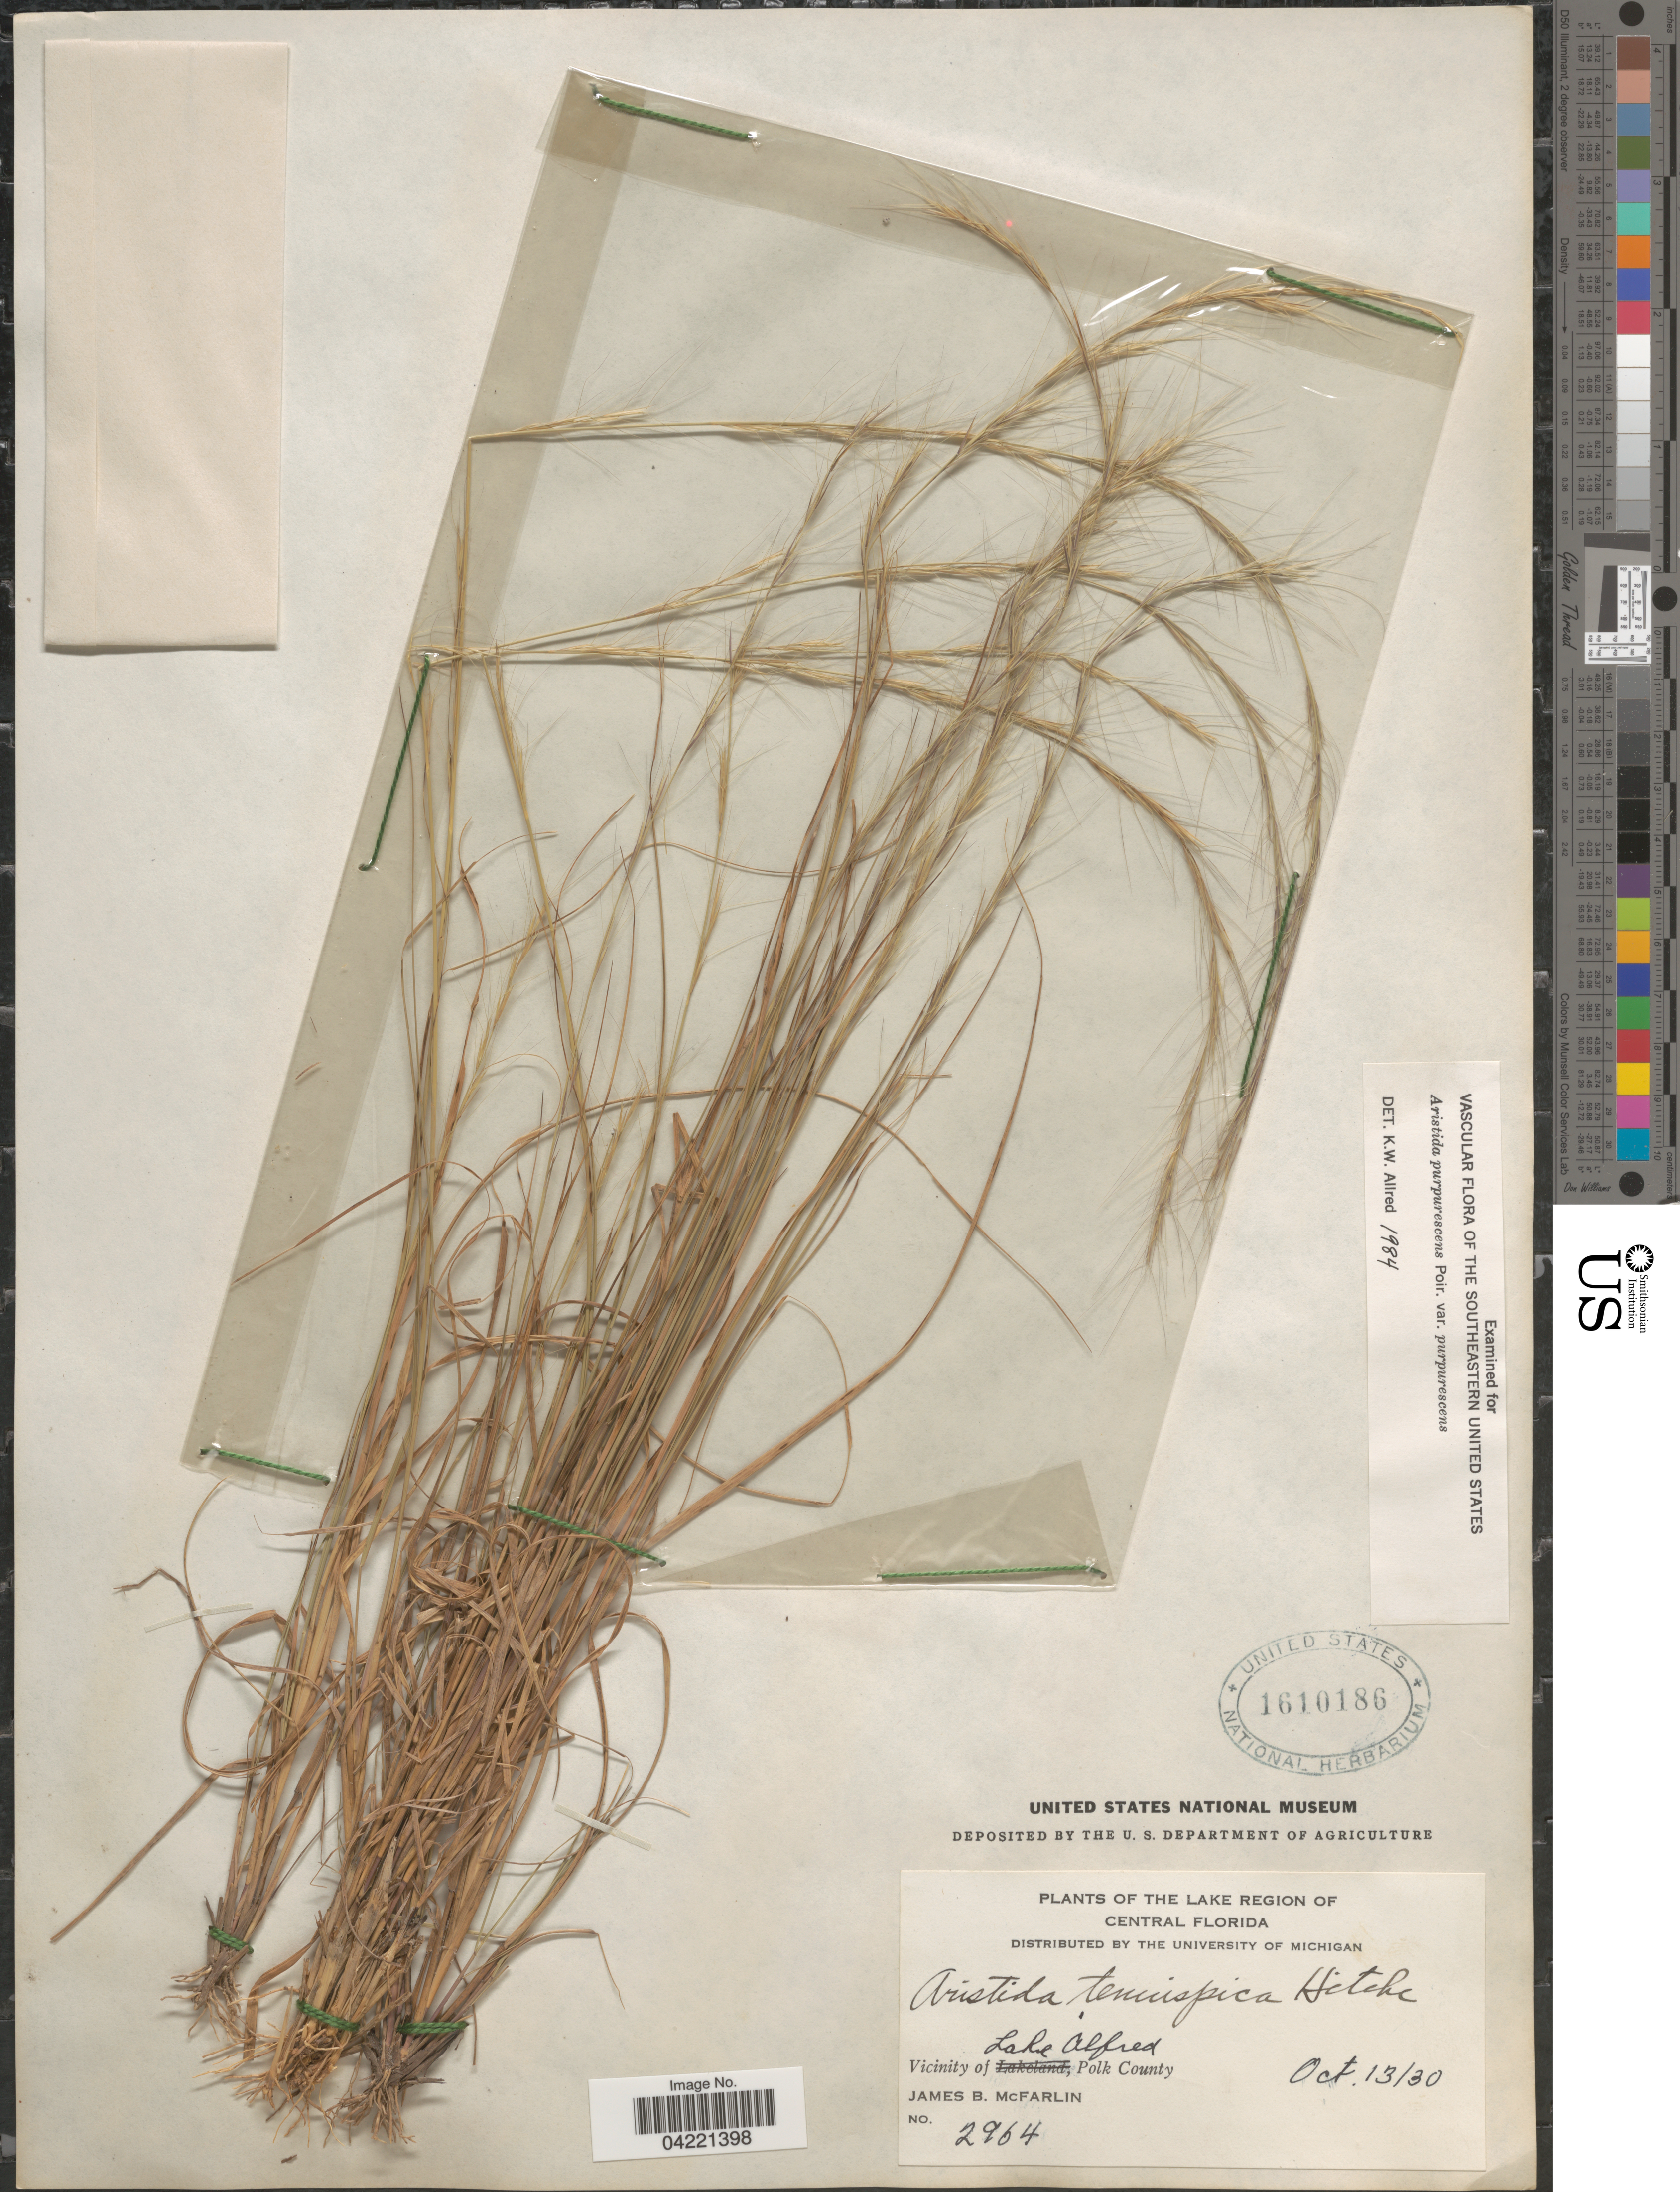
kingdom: Plantae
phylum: Tracheophyta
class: Liliopsida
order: Poales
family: Poaceae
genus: Aristida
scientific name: Aristida purpurascens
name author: Poir.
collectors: J. McFarlin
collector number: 2964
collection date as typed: Transcribed d/m/y: 13/10/30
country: United States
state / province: Florida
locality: Lake Region of Central Florida. Vicinity of Lake Alfred, Polk County.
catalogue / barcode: US 1610186